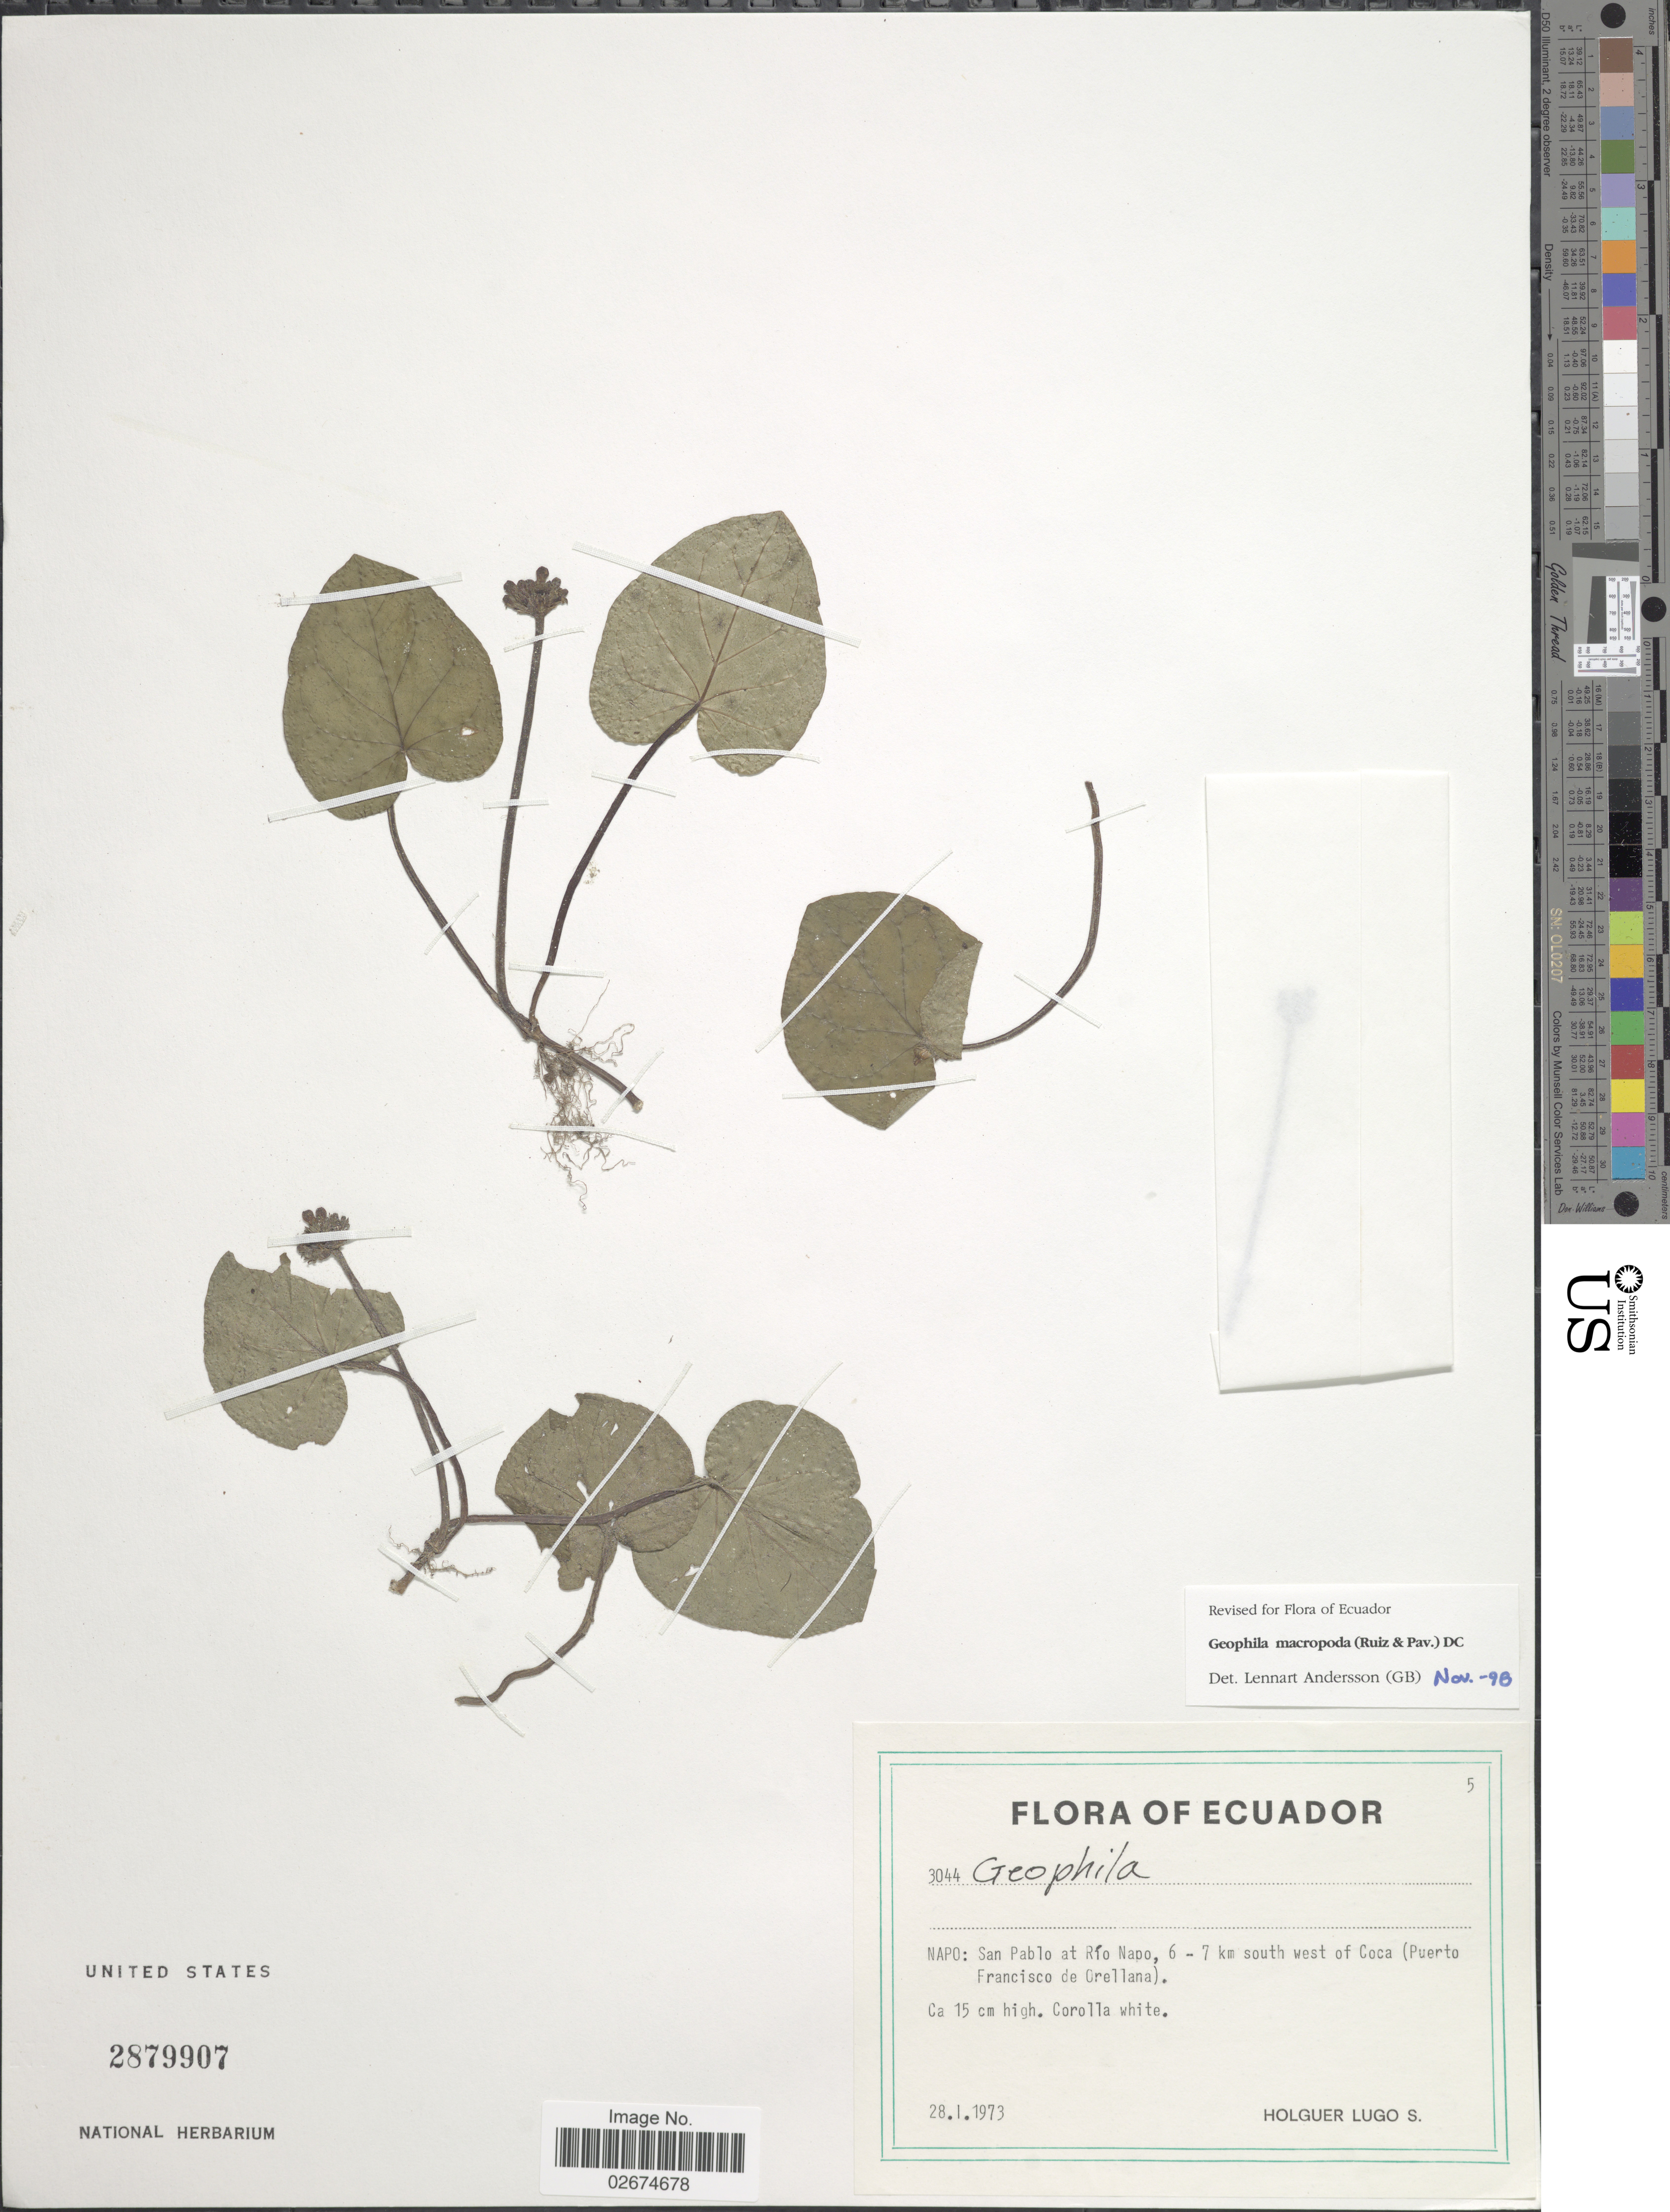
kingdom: Plantae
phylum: Tracheophyta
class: Magnoliopsida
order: Gentianales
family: Rubiaceae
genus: Geophila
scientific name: Geophila macropoda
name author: (Ruiz & Pav.) DC.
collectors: H. Lugo S.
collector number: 3044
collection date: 1973-01-28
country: Ecuador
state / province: Napo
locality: Napo: San Pablo at Rio Napo, 6-7 km south west of Coca (Puerto Francisco de Orellana)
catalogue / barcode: US 2879907